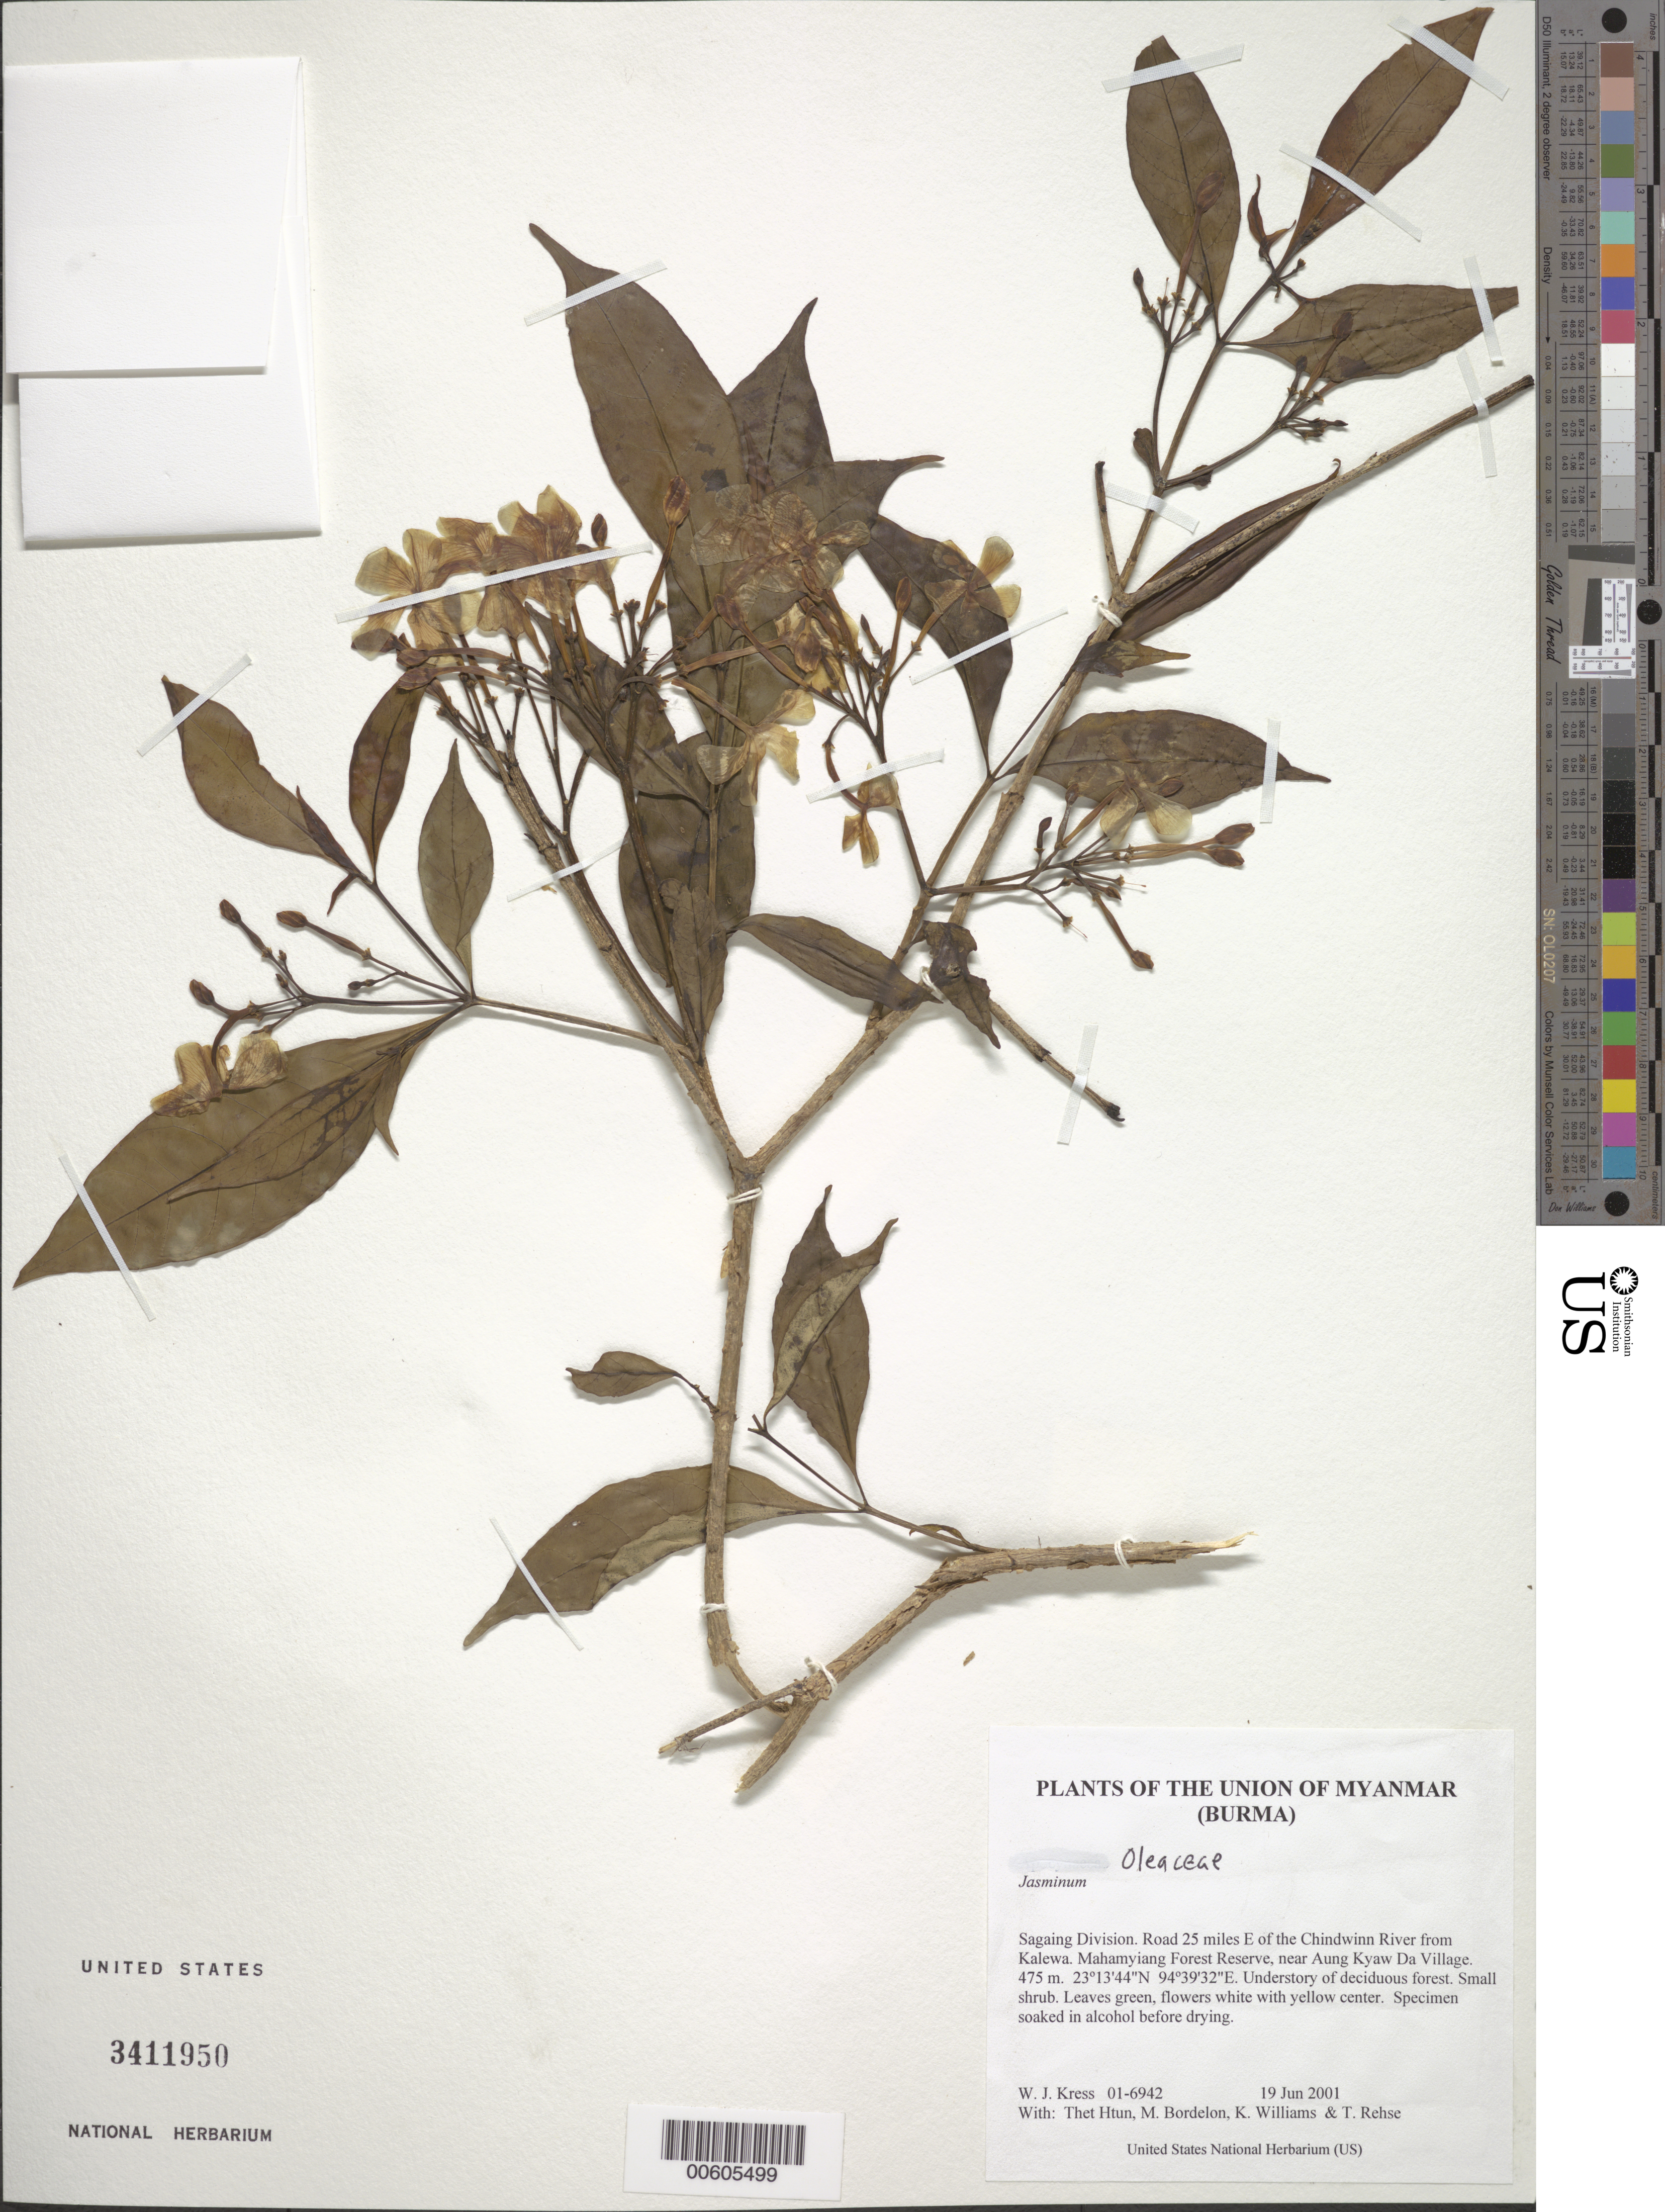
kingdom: Plantae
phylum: Tracheophyta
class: Magnoliopsida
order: Lamiales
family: Oleaceae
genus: Jasminum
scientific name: Jasminum sp.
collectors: W. J. Kress, Thet Htun, M. Bordelon, K. J. Williams & T. Rehse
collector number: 01-6942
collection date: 2001-06-19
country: Myanmar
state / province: Sagaing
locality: Road 25 miles E of the Chindwinn River from Kalewa. Mahamyiang Forest Reserve, near Aung Kyaw Da Village.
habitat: Understory of deciduous forest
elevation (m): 475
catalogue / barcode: US 3411950